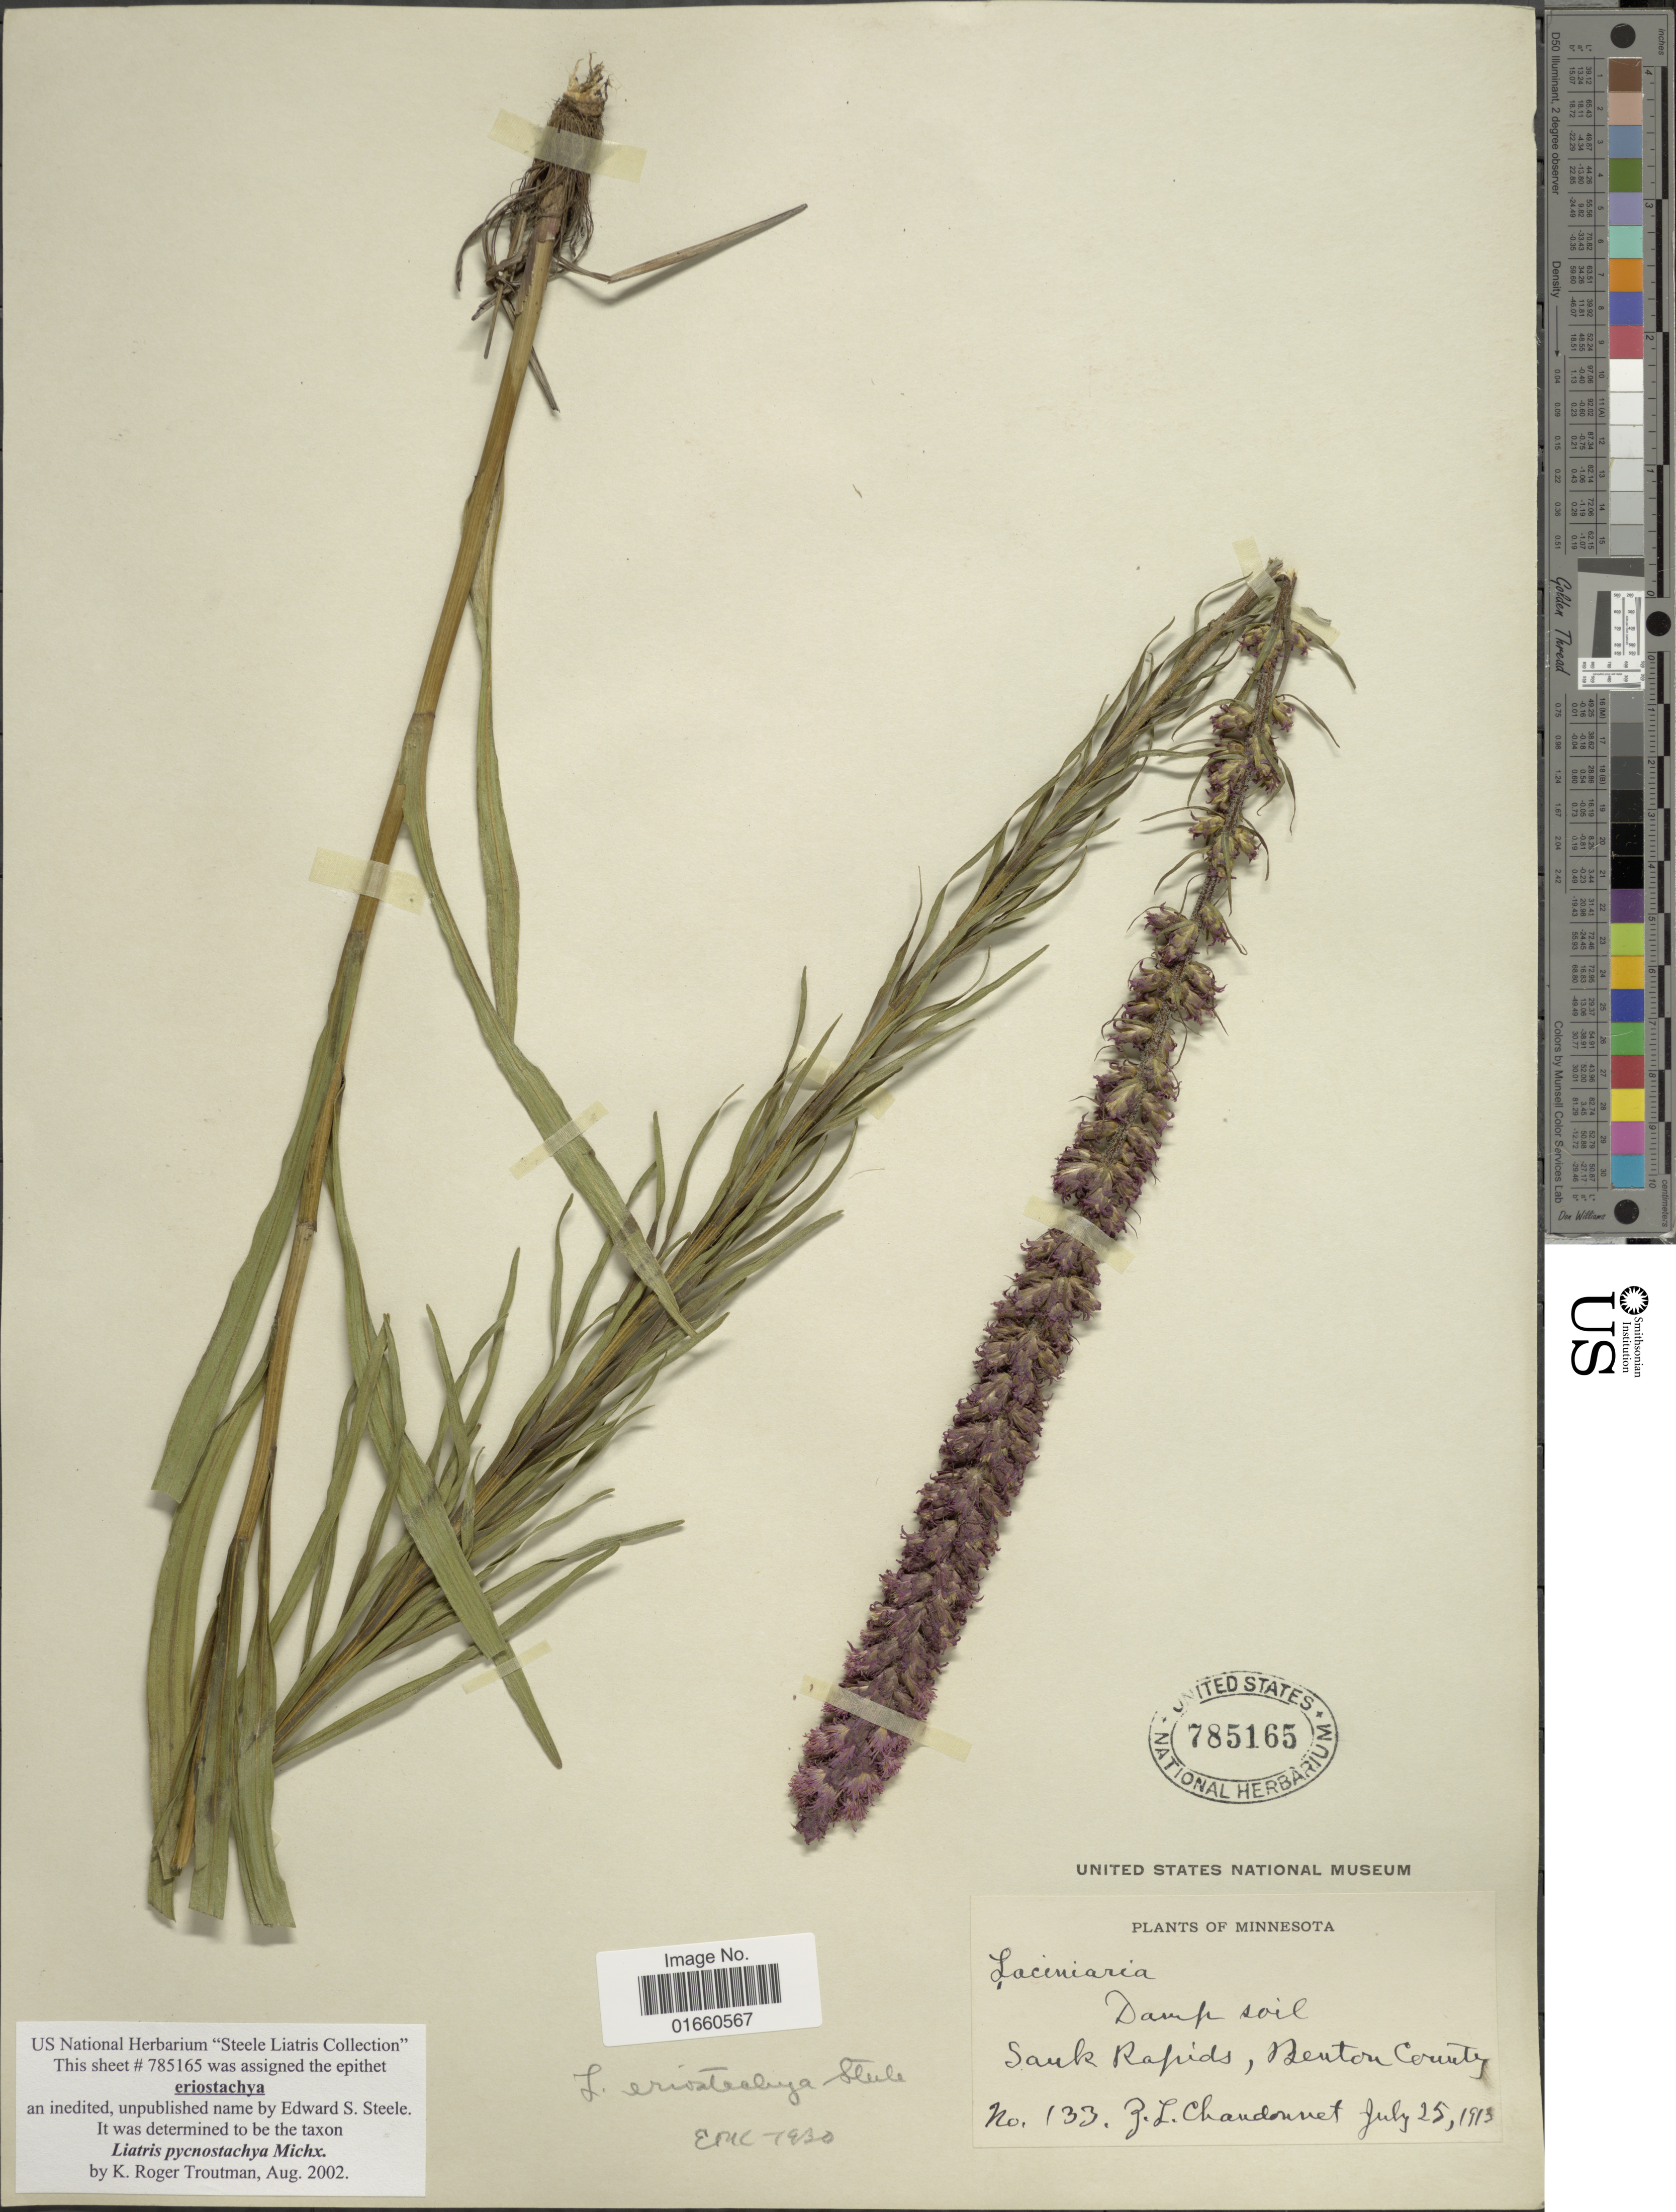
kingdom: Plantae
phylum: Tracheophyta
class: Magnoliopsida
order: Asterales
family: Asteraceae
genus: Liatris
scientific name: Liatris pycnostachya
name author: Michx.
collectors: Z. Chandonnet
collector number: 133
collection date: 1913-07-25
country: United States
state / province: Minnesota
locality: Sauk Rafrids, Benton County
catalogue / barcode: US 785165